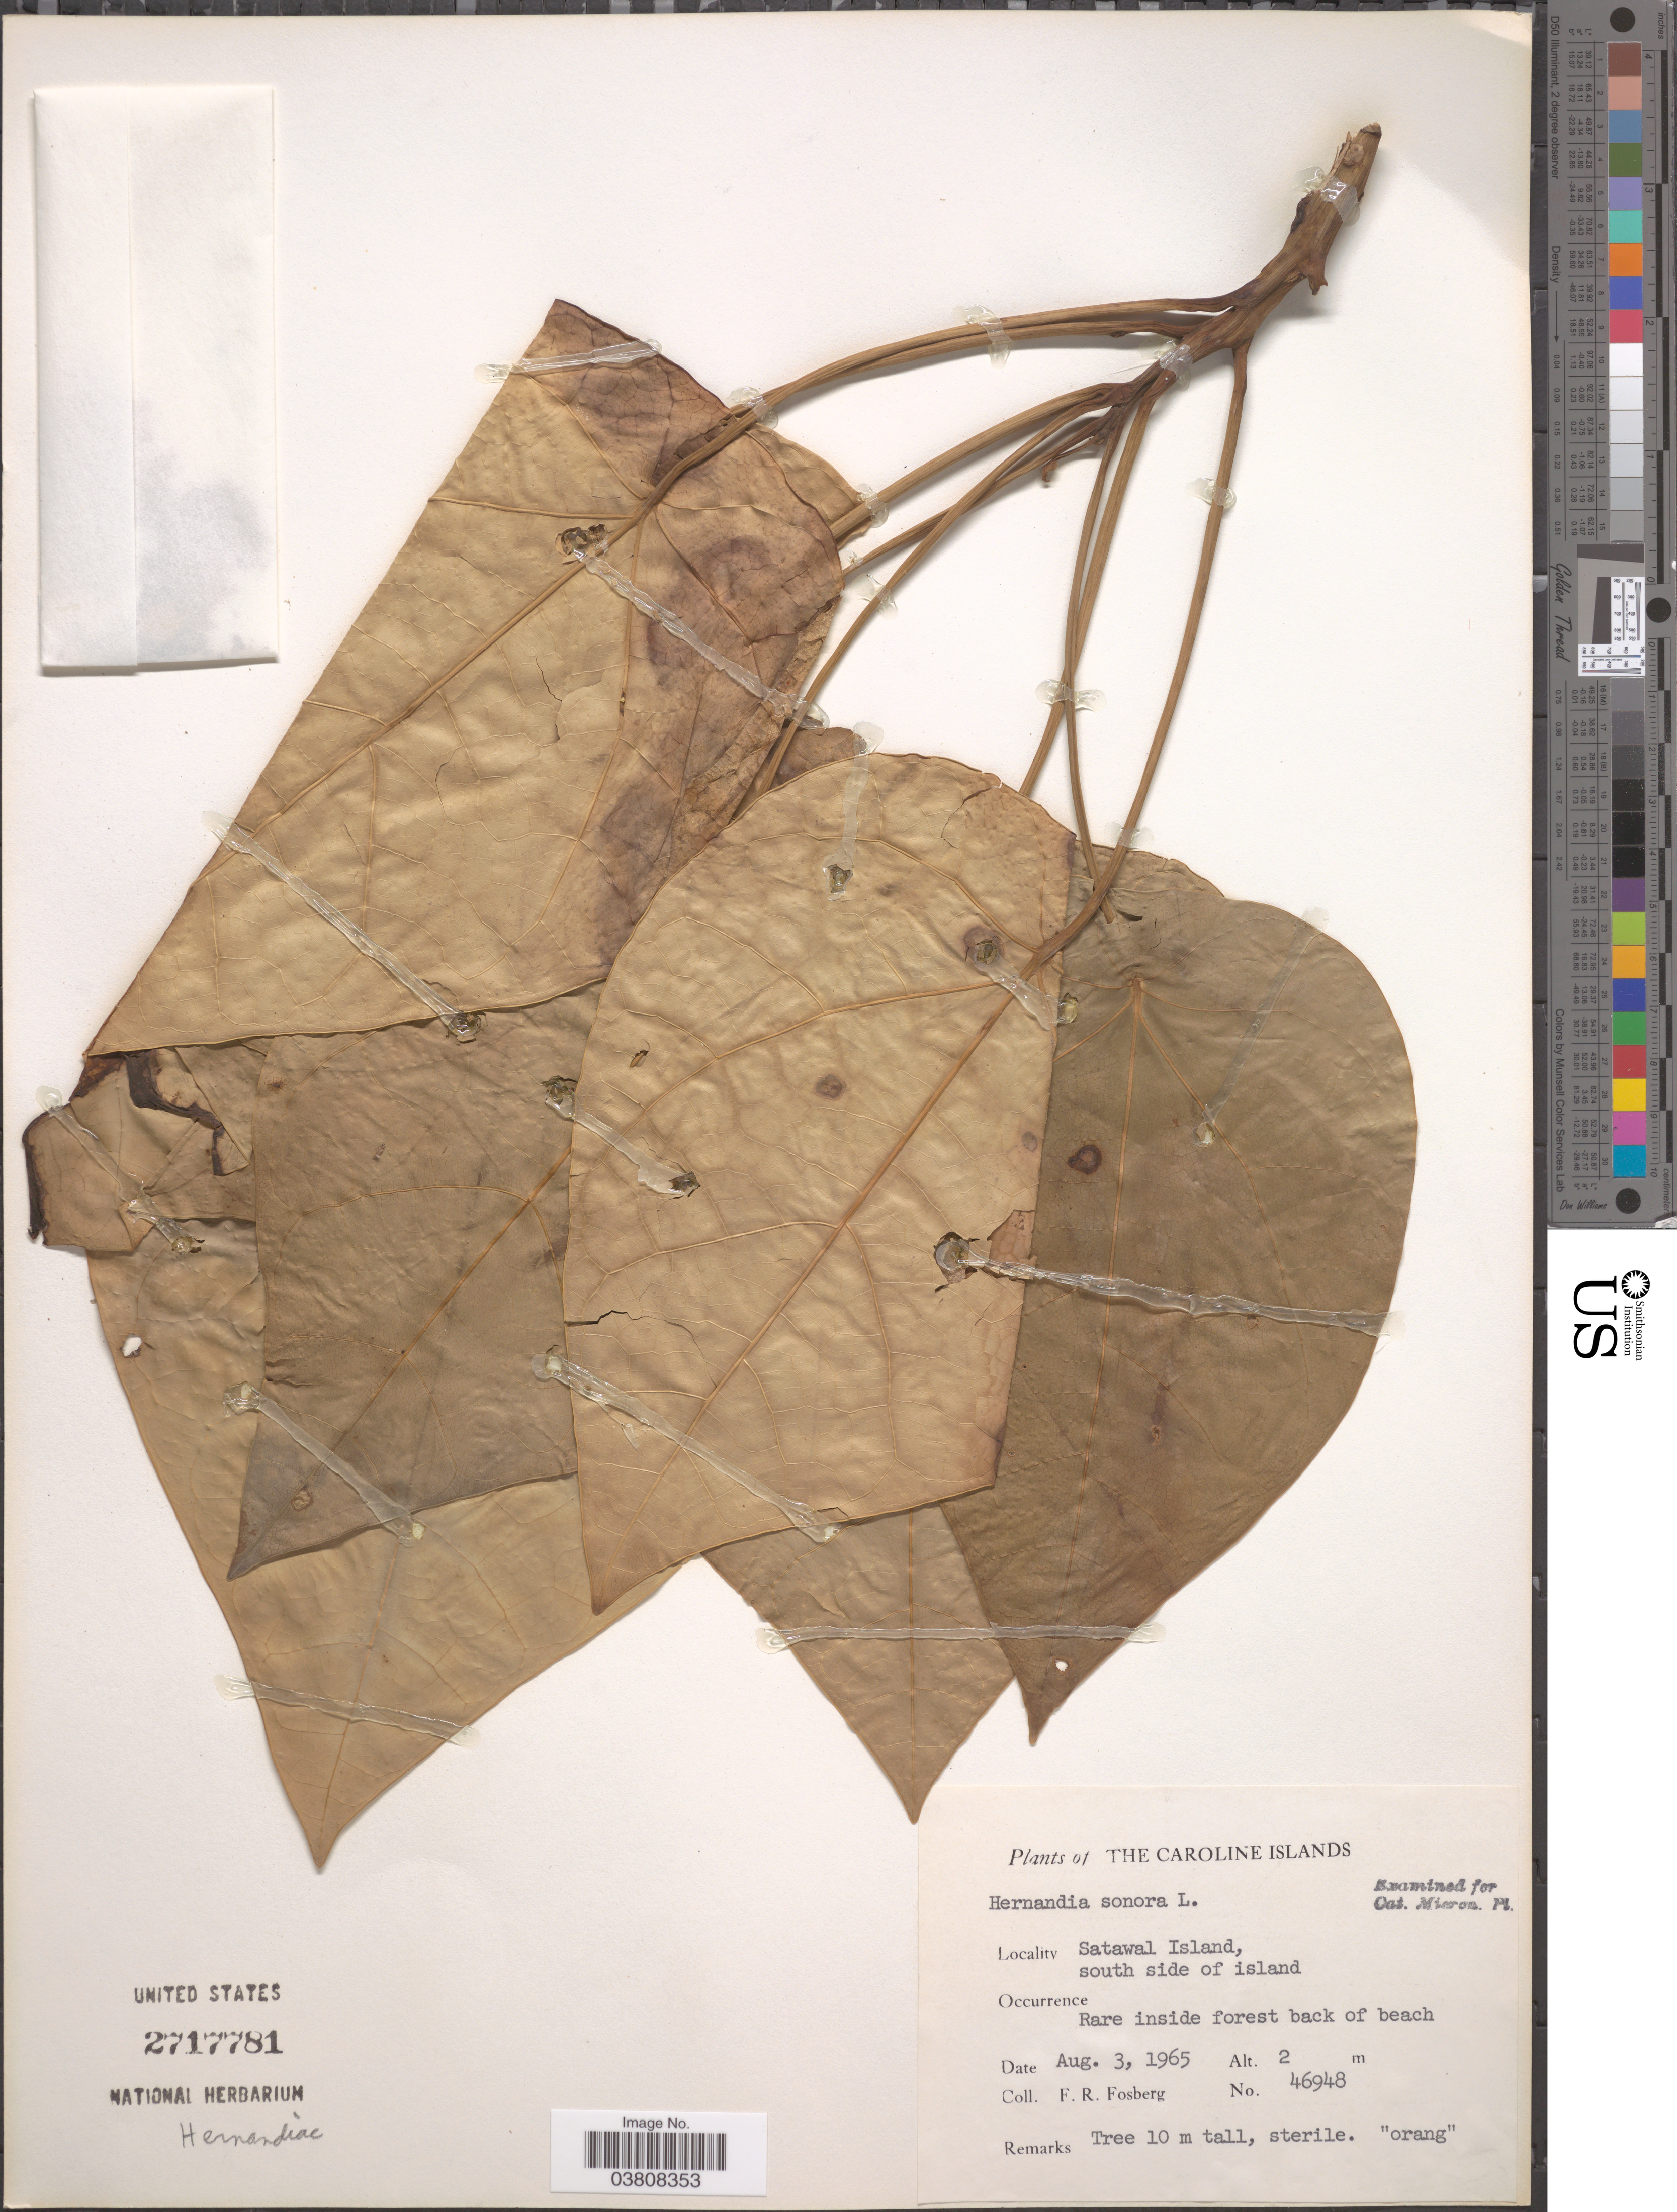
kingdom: Plantae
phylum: Tracheophyta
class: Magnoliopsida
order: Laurales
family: Hernandiaceae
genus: Hernandia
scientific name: Hernandia nymphaeifolia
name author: (C. Presl) Kubitzki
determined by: Strong, Mark T., (BOT), Smithsonian Institution - National Museum of Natural History (UNITED STATES)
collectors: F. R. Fosberg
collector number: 46948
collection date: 1965-08-03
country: Micronesia, Federated States of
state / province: Yap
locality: Caroline Islands. Satawal Island, south side of island. Inside forest back of beach.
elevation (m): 2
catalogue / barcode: US 2717781